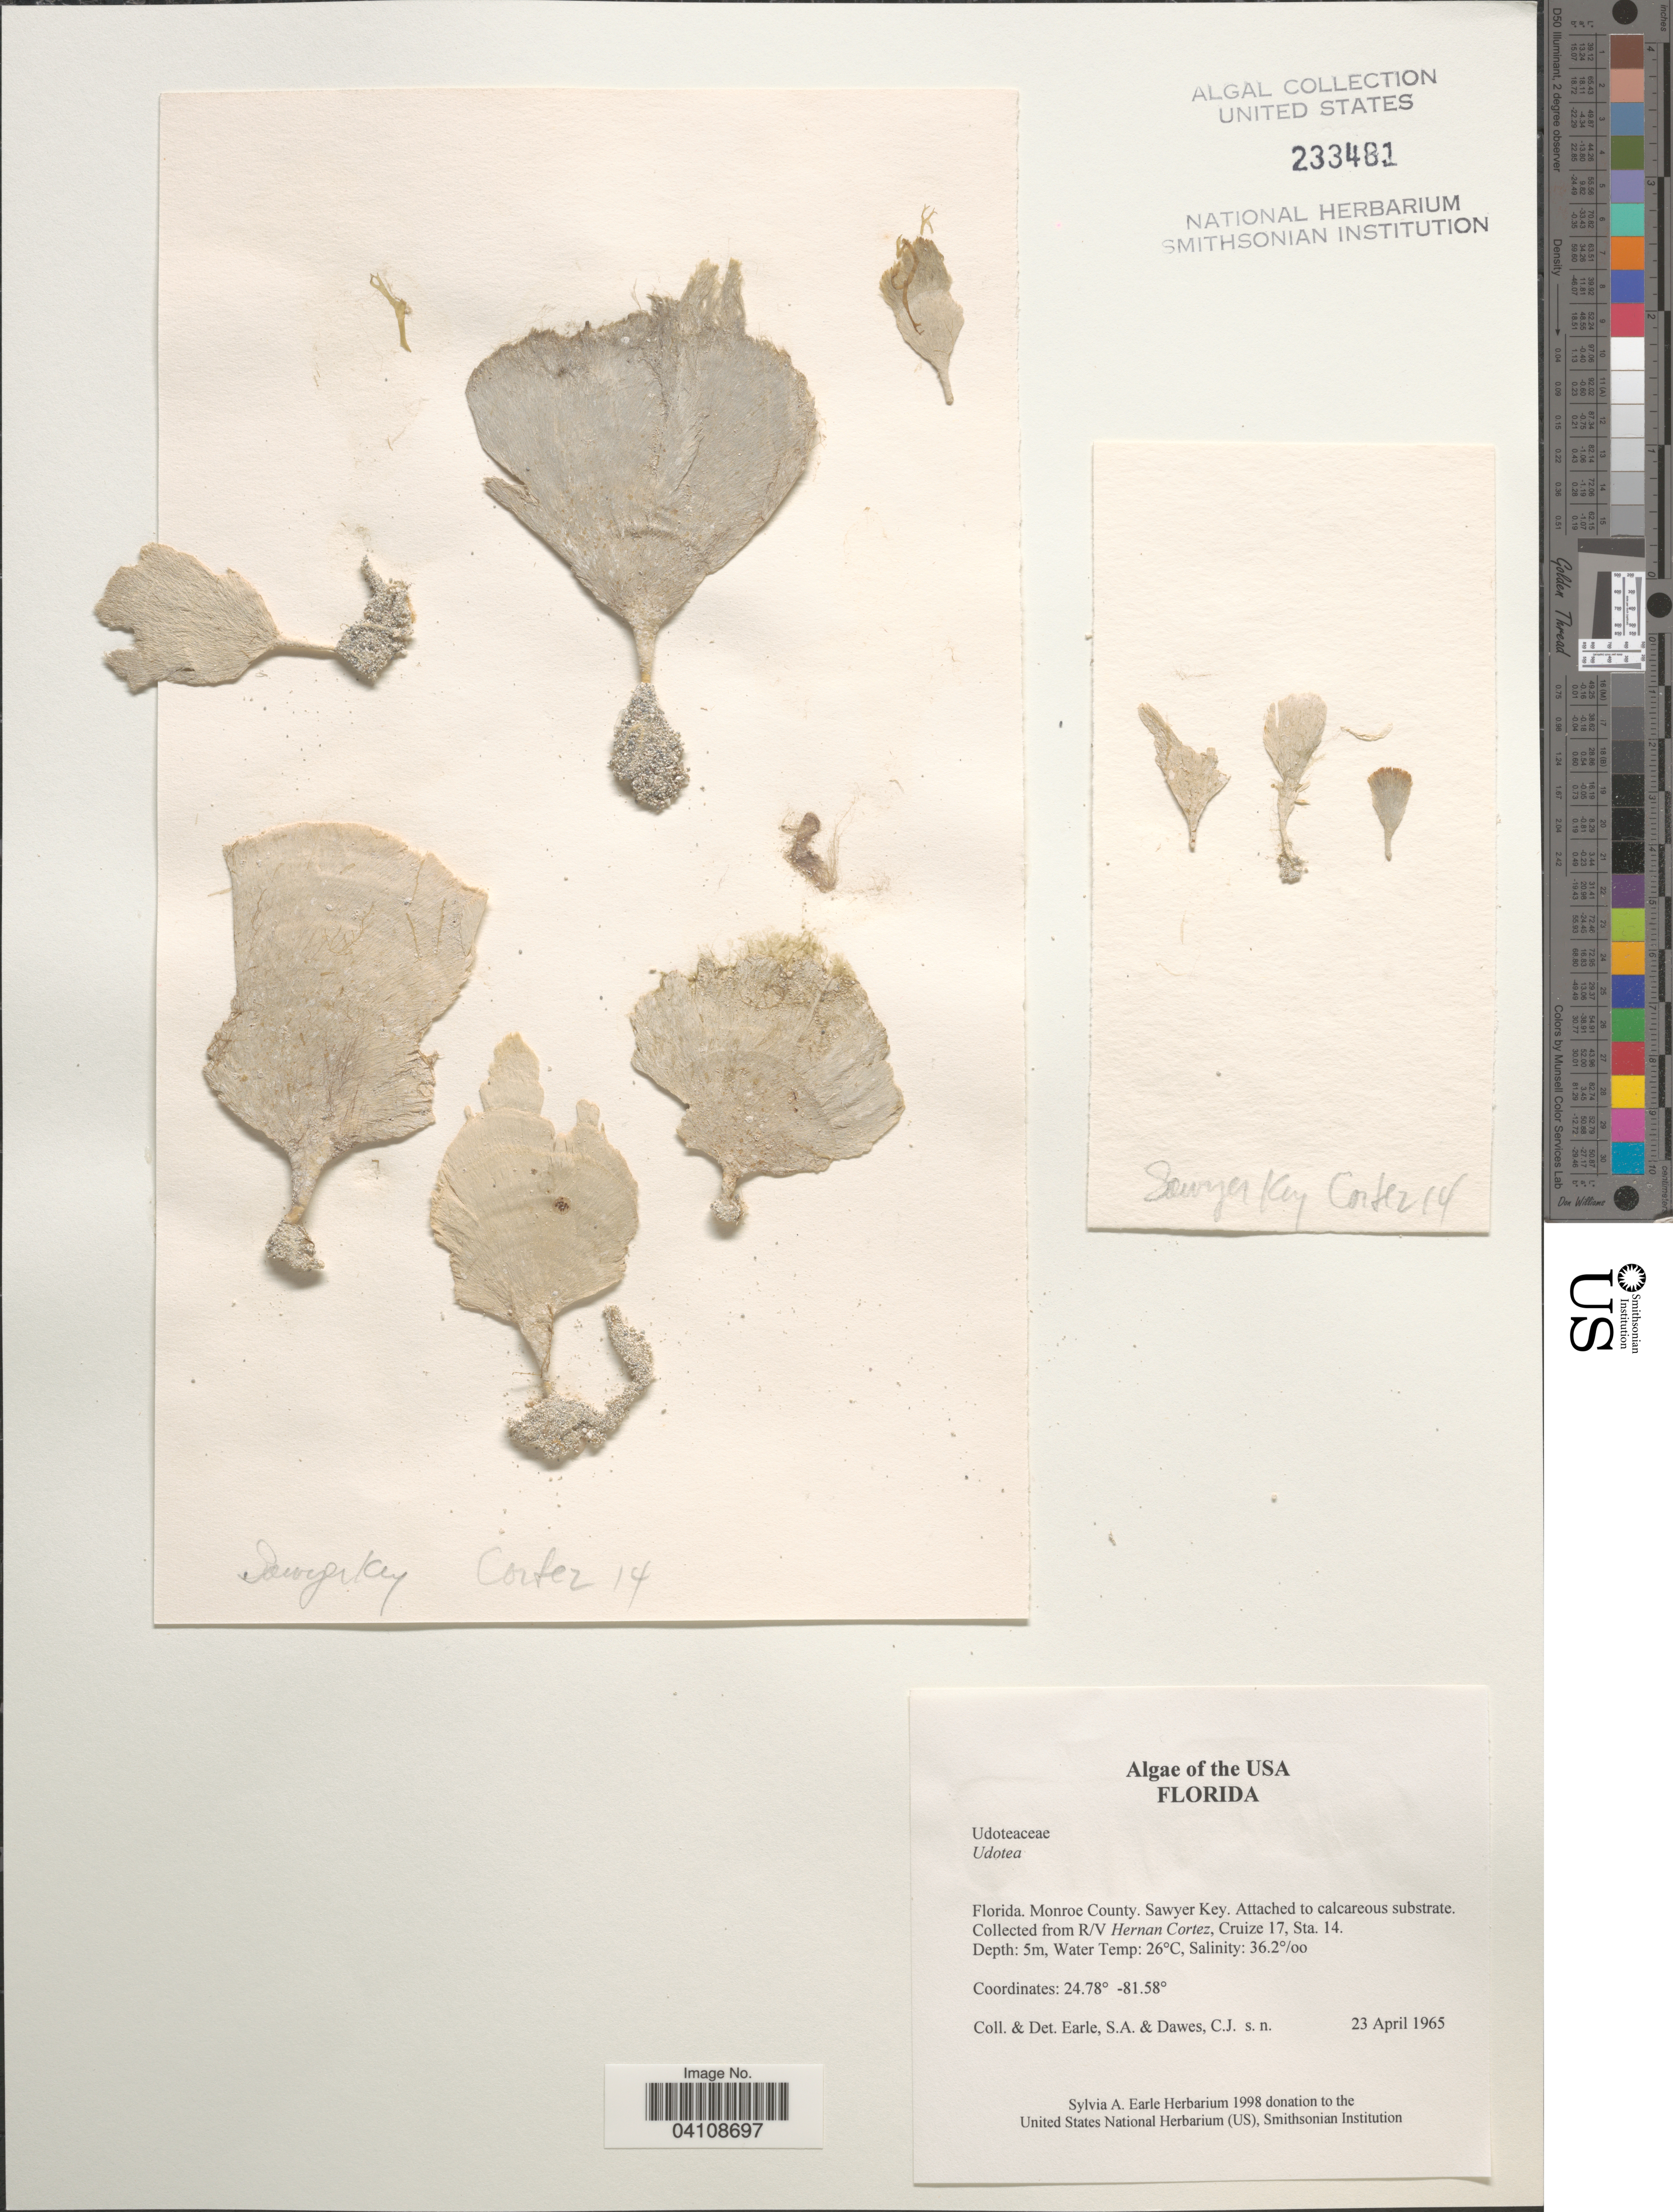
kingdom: Plantae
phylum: Chlorophyta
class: Ulvophyceae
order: Bryopsidales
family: Udoteaceae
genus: Udotea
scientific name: Udotea sp.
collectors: S. A. Earle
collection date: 1965-04-23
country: United States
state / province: Florida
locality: Monroe County. Sawyer Key. R/V Hernan Cortez, Cruize 17, Sta. 14.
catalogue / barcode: US 233481